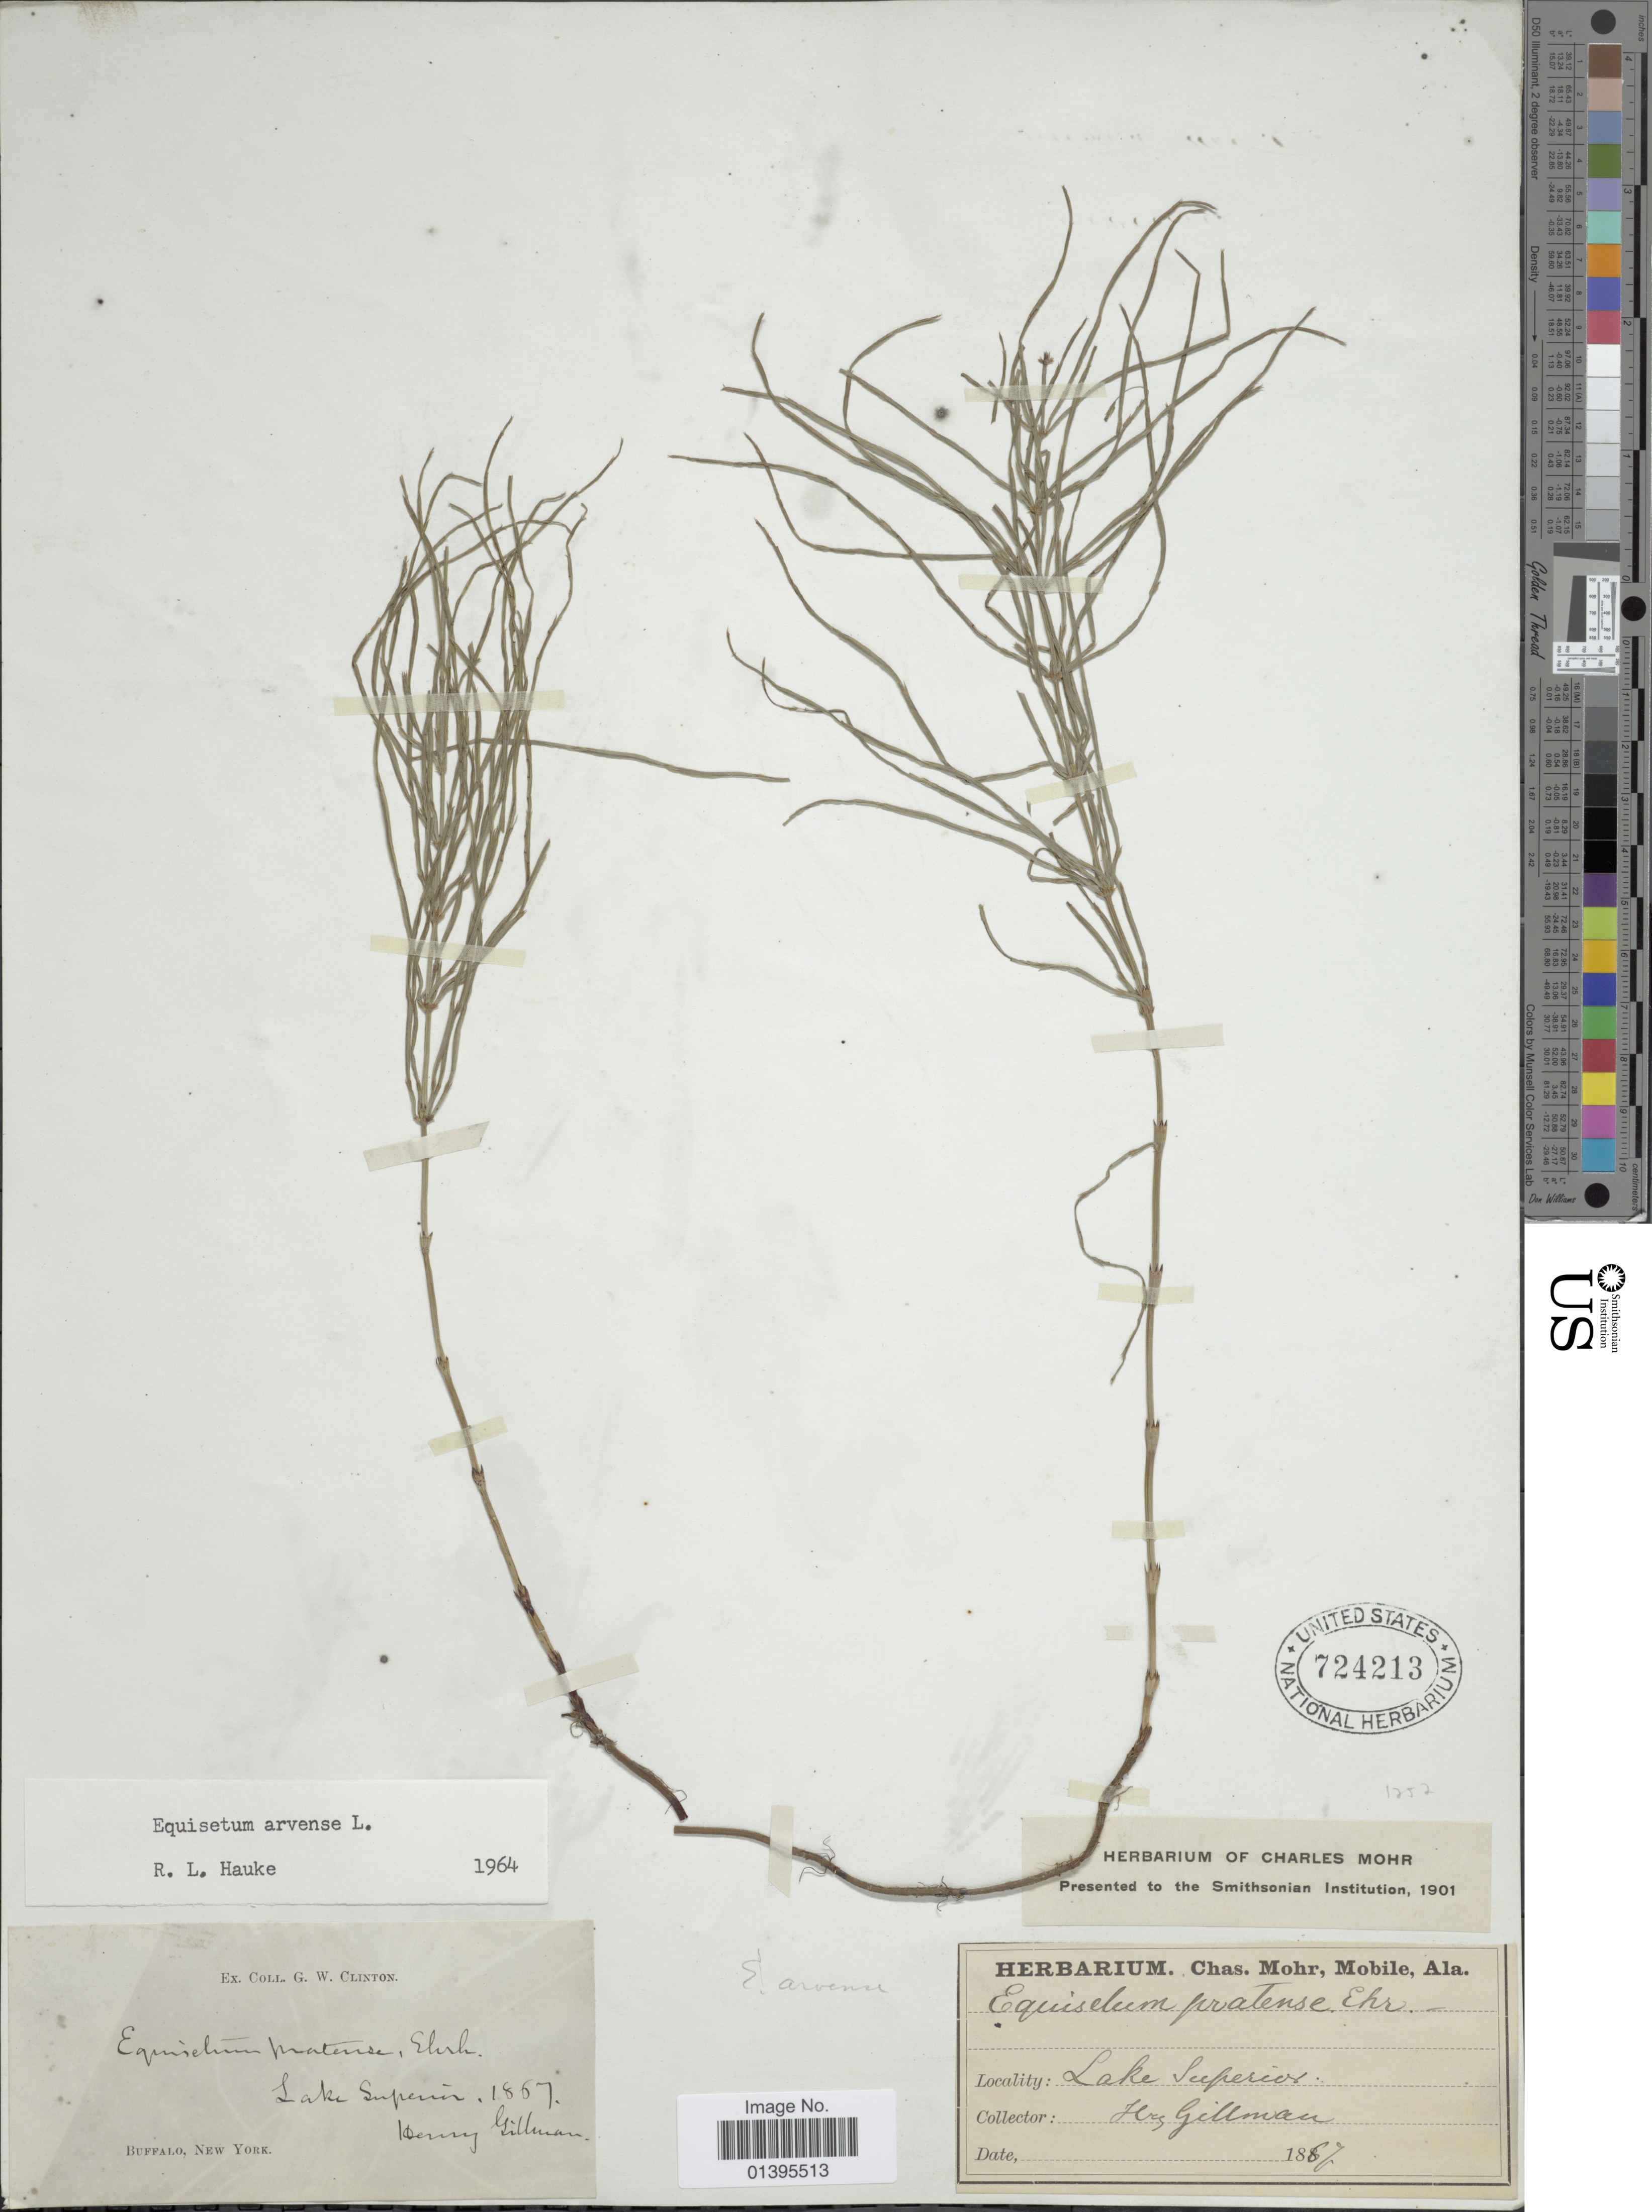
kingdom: Plantae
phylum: Tracheophyta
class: Polypodiopsida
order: Equisetales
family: Equisetaceae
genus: Equisetum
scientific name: Equisetum arvense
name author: L.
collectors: H. Gillman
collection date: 1867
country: United States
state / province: New York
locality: Buffalo, Lake Superior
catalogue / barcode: US 724213